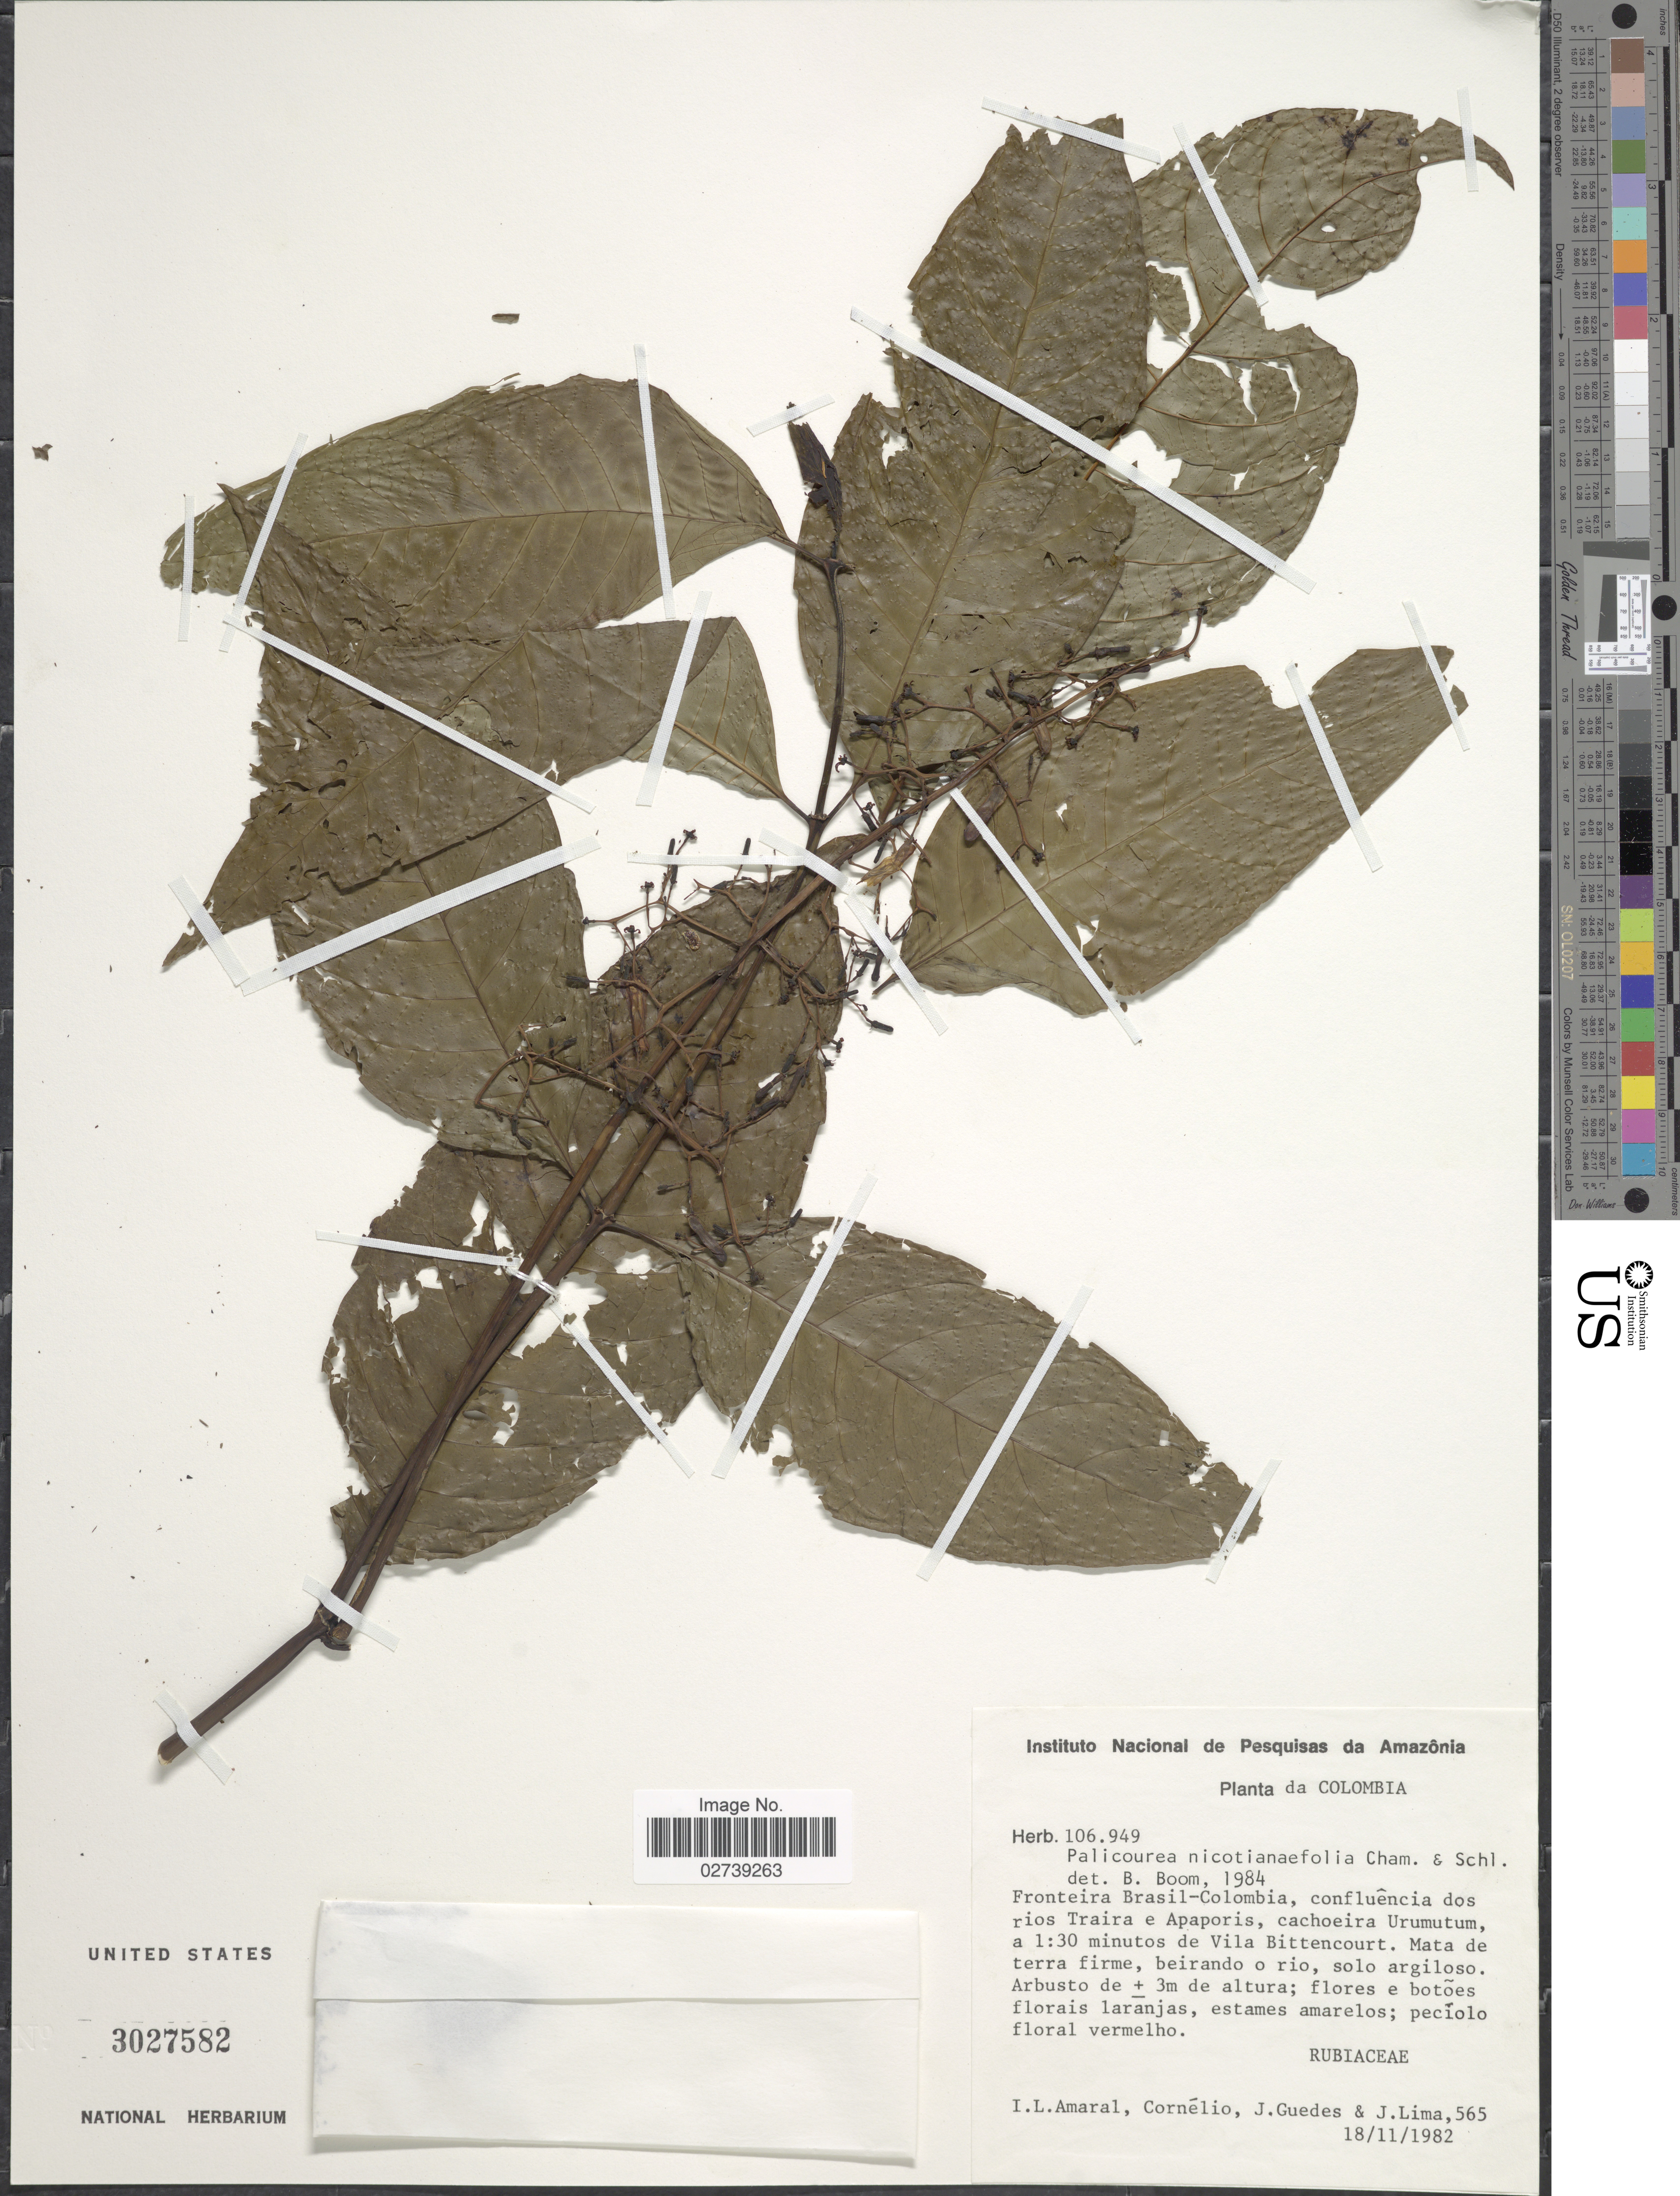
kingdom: Plantae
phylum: Tracheophyta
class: Magnoliopsida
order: Gentianales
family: Rubiaceae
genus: Palicourea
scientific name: Palicourea calophylla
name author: DC.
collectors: I. L. Amaral, -- Cornélio, J. Guedes & J. Lima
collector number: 565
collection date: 1982-11-18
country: Colombia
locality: Fronteira Brasil-Colombia, confluencia dos rios Traira e Apaporis, cachoeira Urumutum, a 1:30 minutos de Vila Bittencourt.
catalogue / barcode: US 3027582